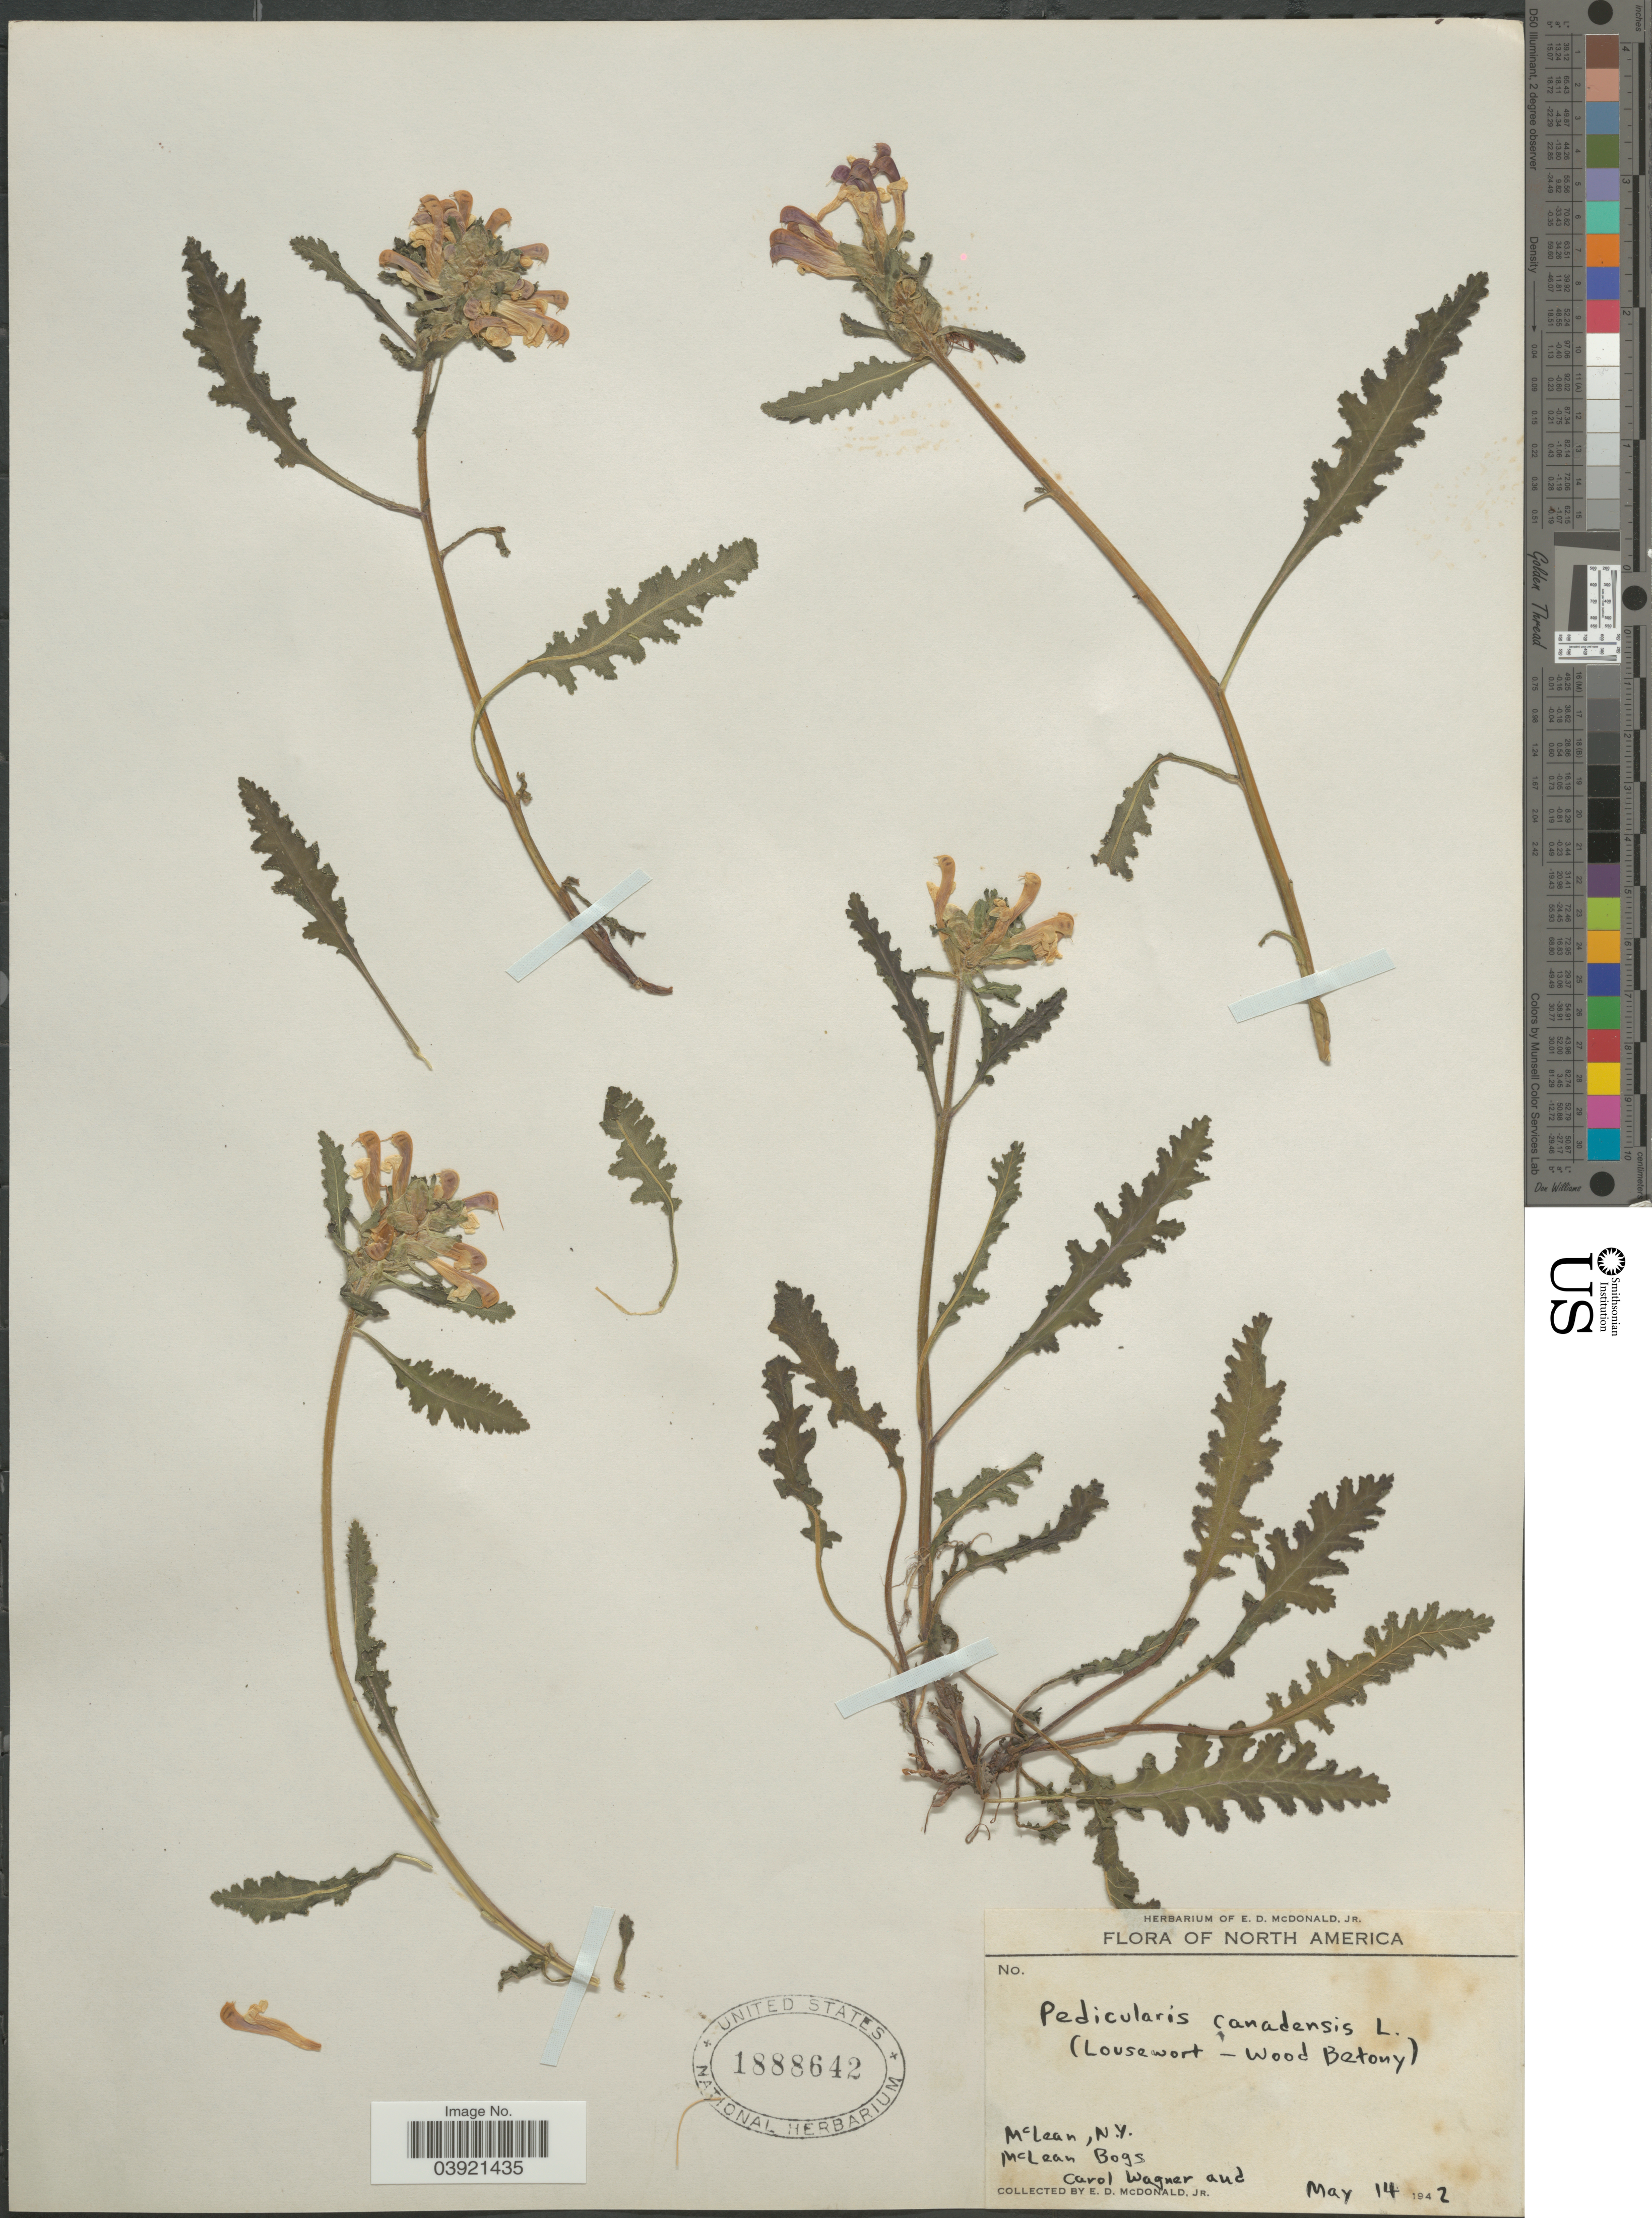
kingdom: Plantae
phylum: Tracheophyta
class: Magnoliopsida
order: Lamiales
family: Orobanchaceae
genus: Pedicularis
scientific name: Pedicularis canadensis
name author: L.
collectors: C. Wagner & E. D. McDonald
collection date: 1942-05-14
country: United States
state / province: New York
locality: McLean, McLean Bogs.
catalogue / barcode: US 1888642